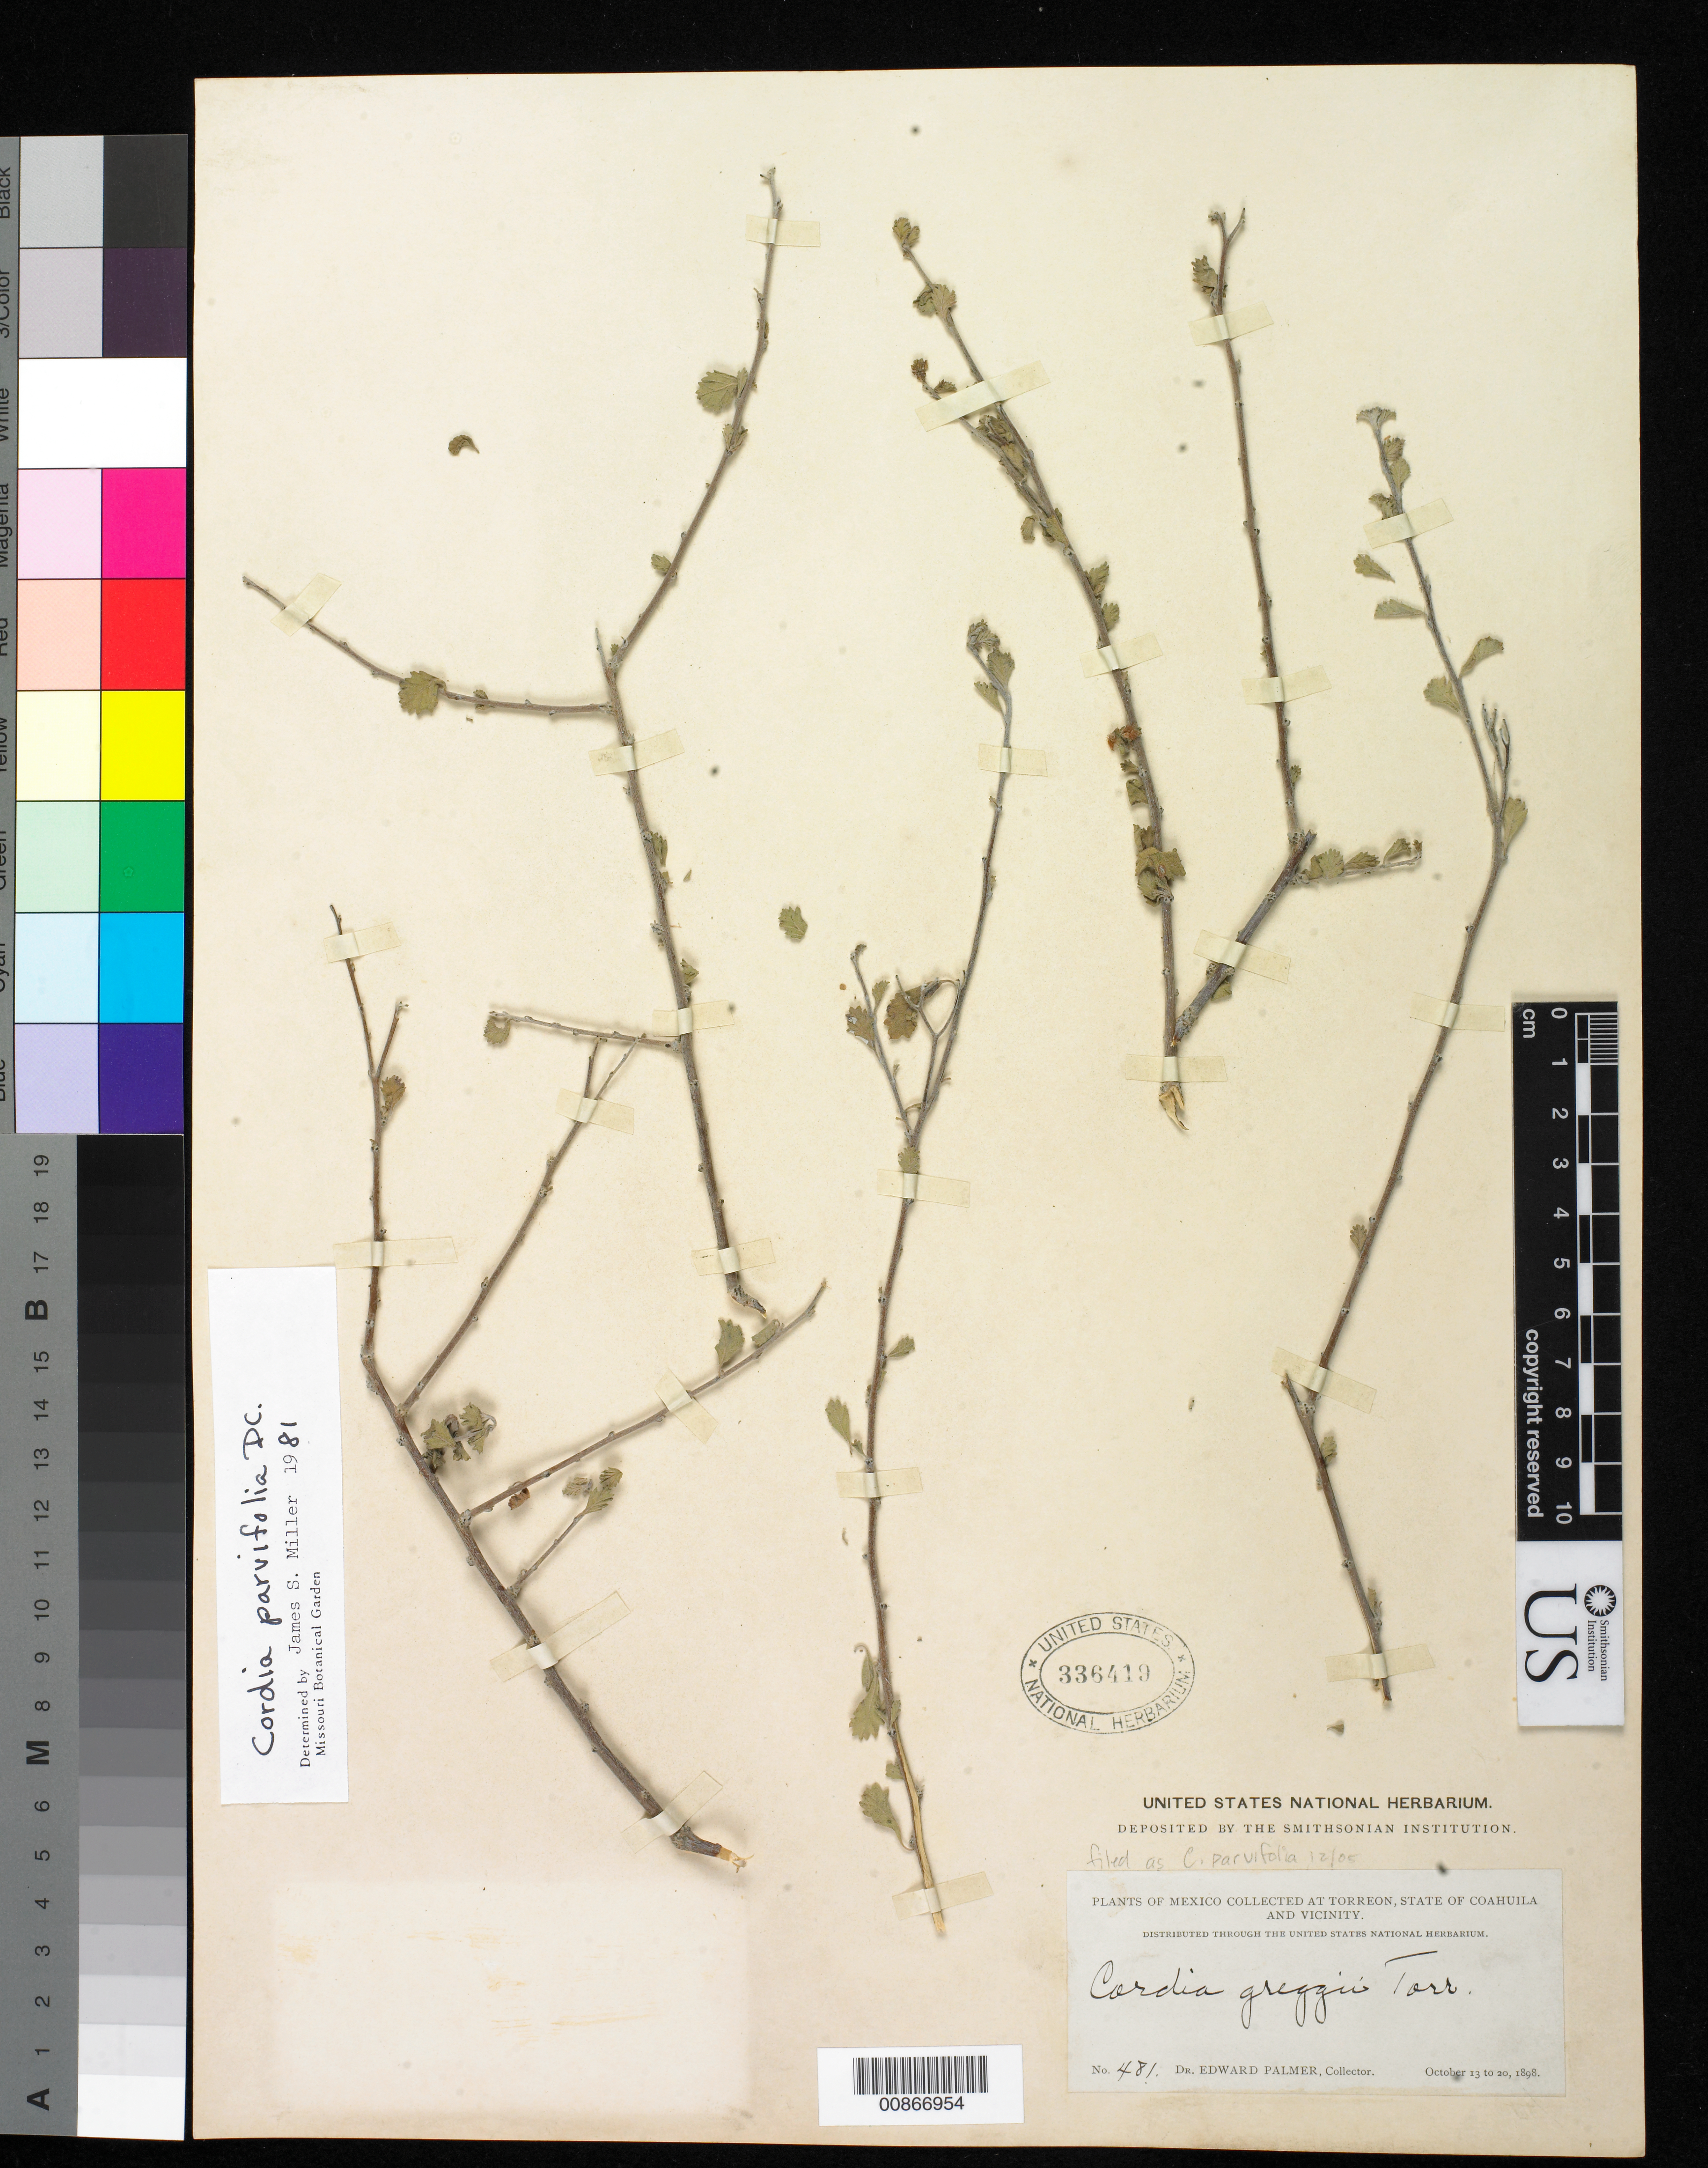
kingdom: Plantae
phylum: Tracheophyta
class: Magnoliopsida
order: Boraginales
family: Cordiaceae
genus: Varronia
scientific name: Varronia parvifolia (A. DC.) ined.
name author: (A. DC.)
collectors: E. Palmer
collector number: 481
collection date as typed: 13 Oct 1898 to 20 Oct 1898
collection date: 1898-10-13/1898-10-20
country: Mexico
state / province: Coahuila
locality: Torreón, Coahuila and vicinity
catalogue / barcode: US 336419